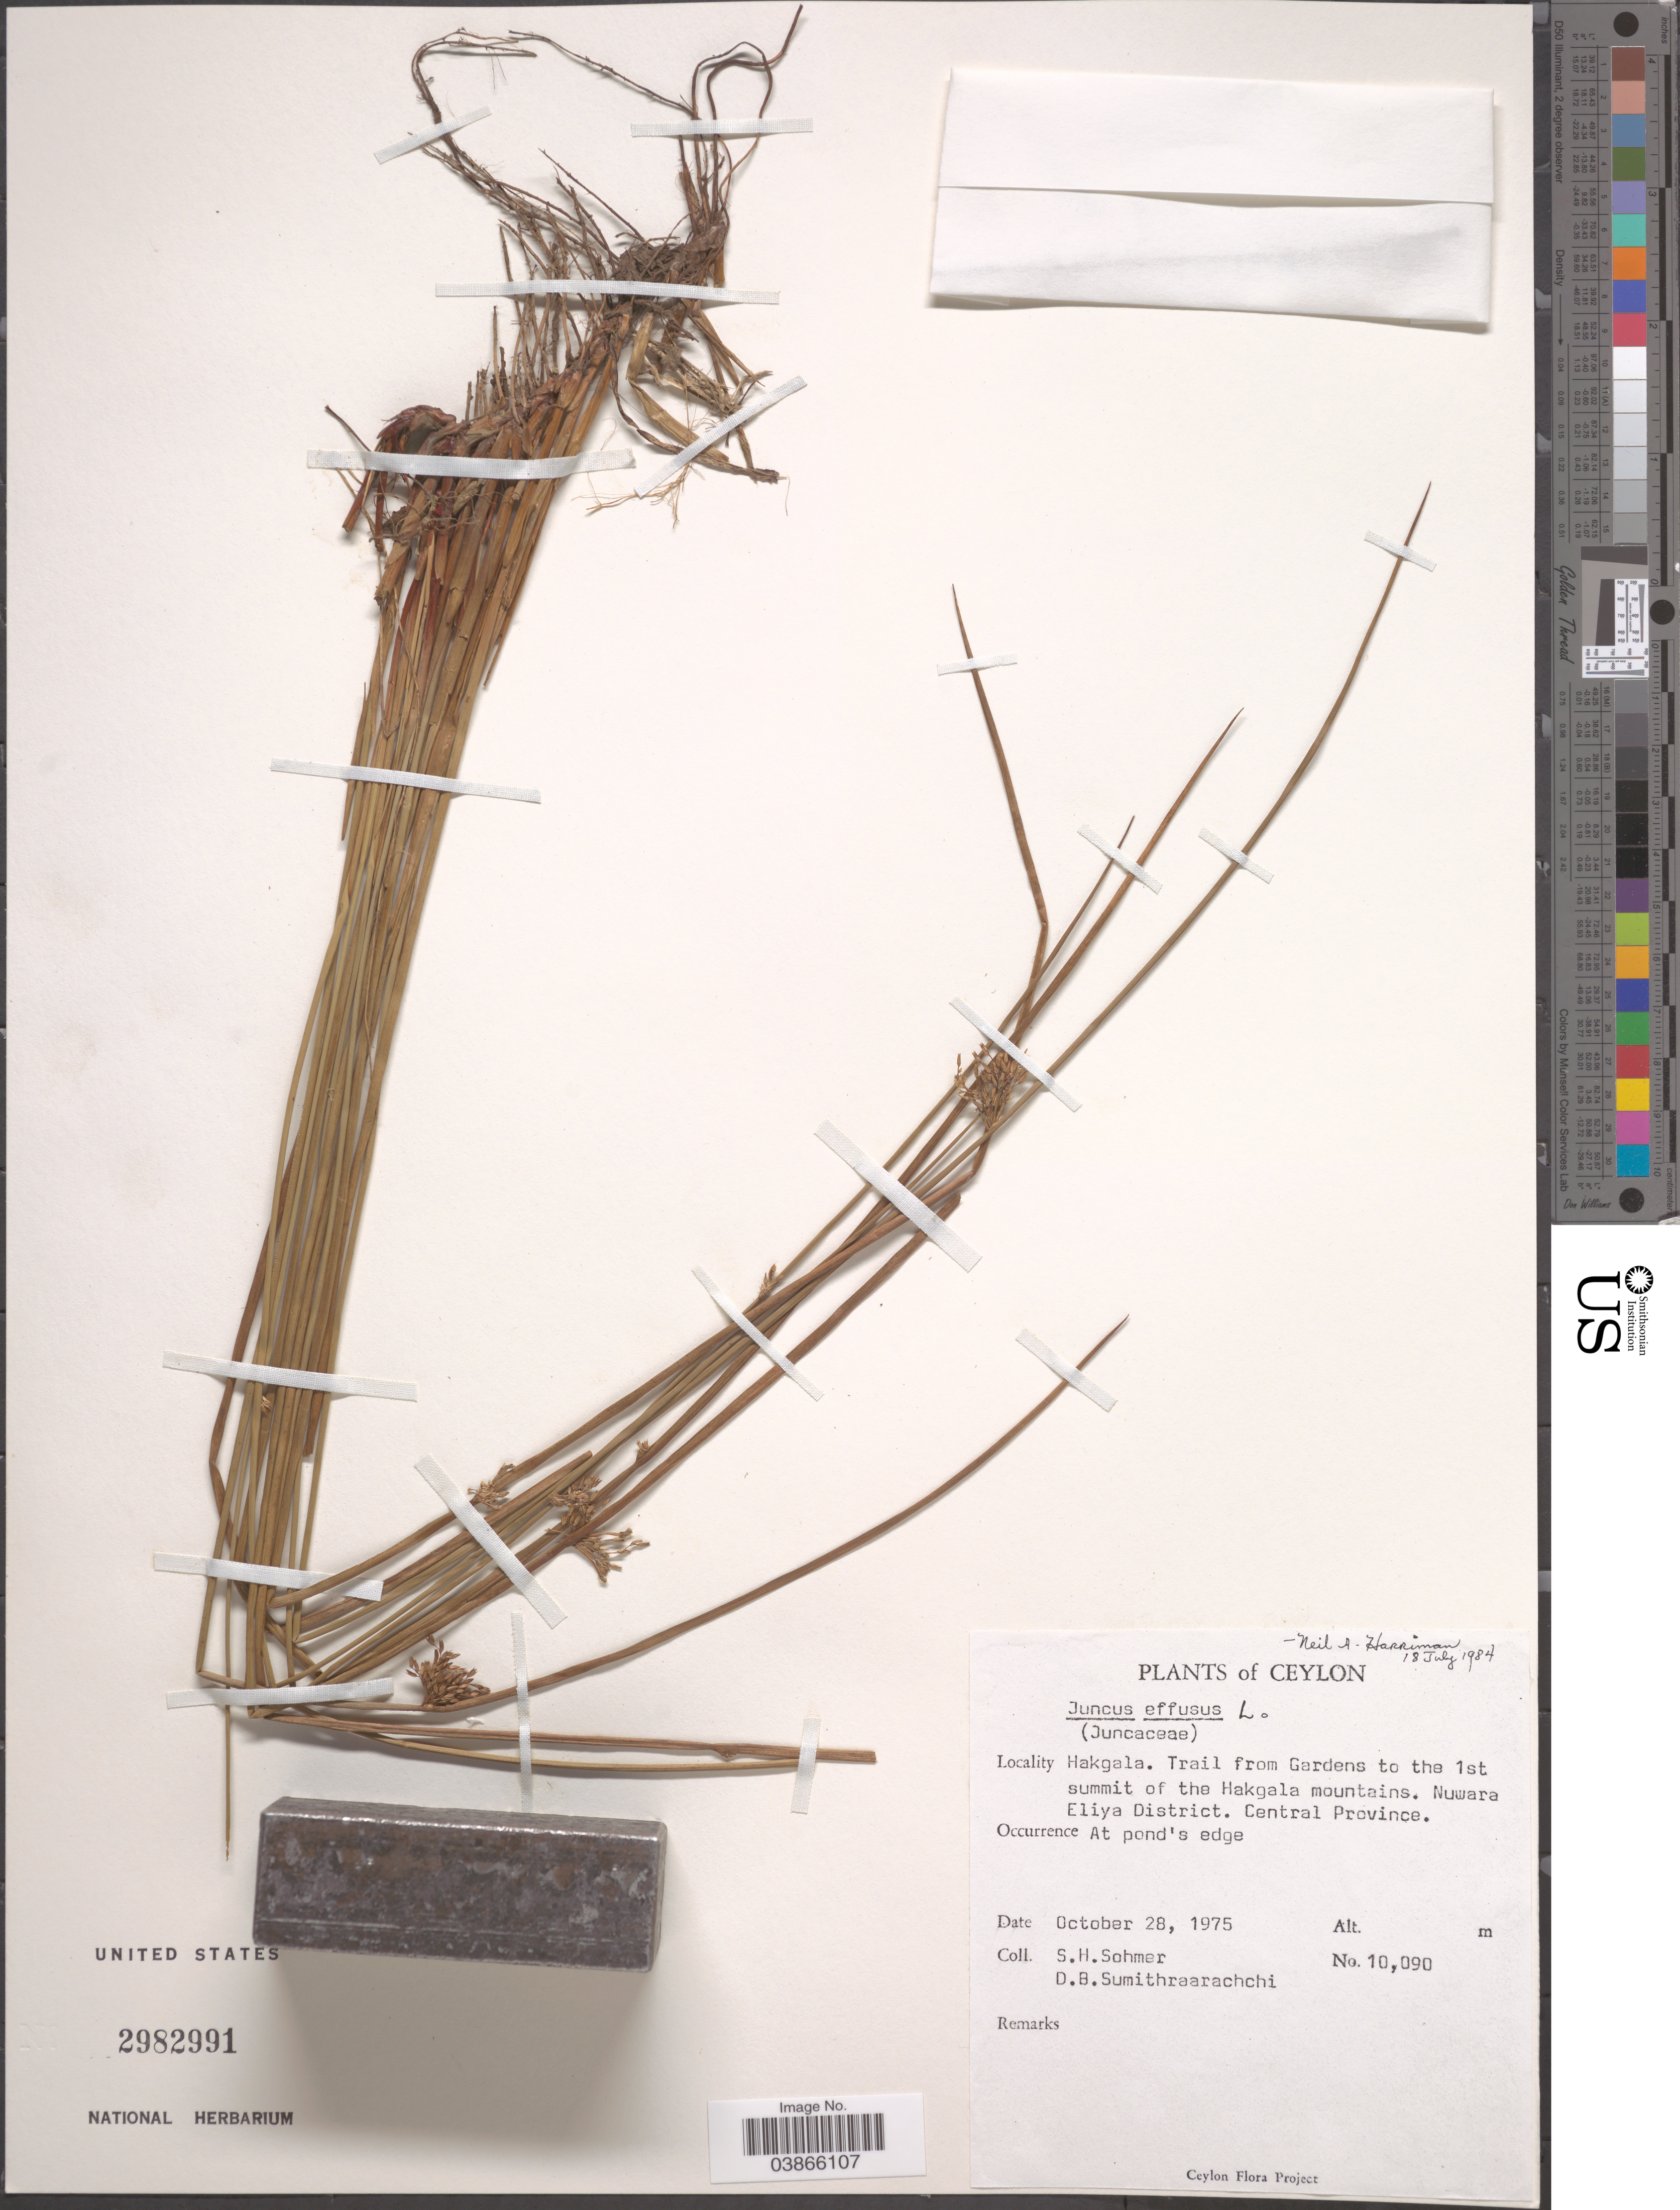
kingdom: Plantae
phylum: Tracheophyta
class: Liliopsida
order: Poales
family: Juncaceae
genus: Juncus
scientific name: Juncus effusus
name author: L.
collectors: S. H. Sohmer & D. B. Sumithraarachchi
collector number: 10090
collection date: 1975-10-28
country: Sri Lanka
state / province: Central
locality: Ceylon. Hakgala. Trail from Gardens to the 1st summit of the Hakgala mountains. Nuwara Eliya District. At pond's edge.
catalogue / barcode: US 2982991